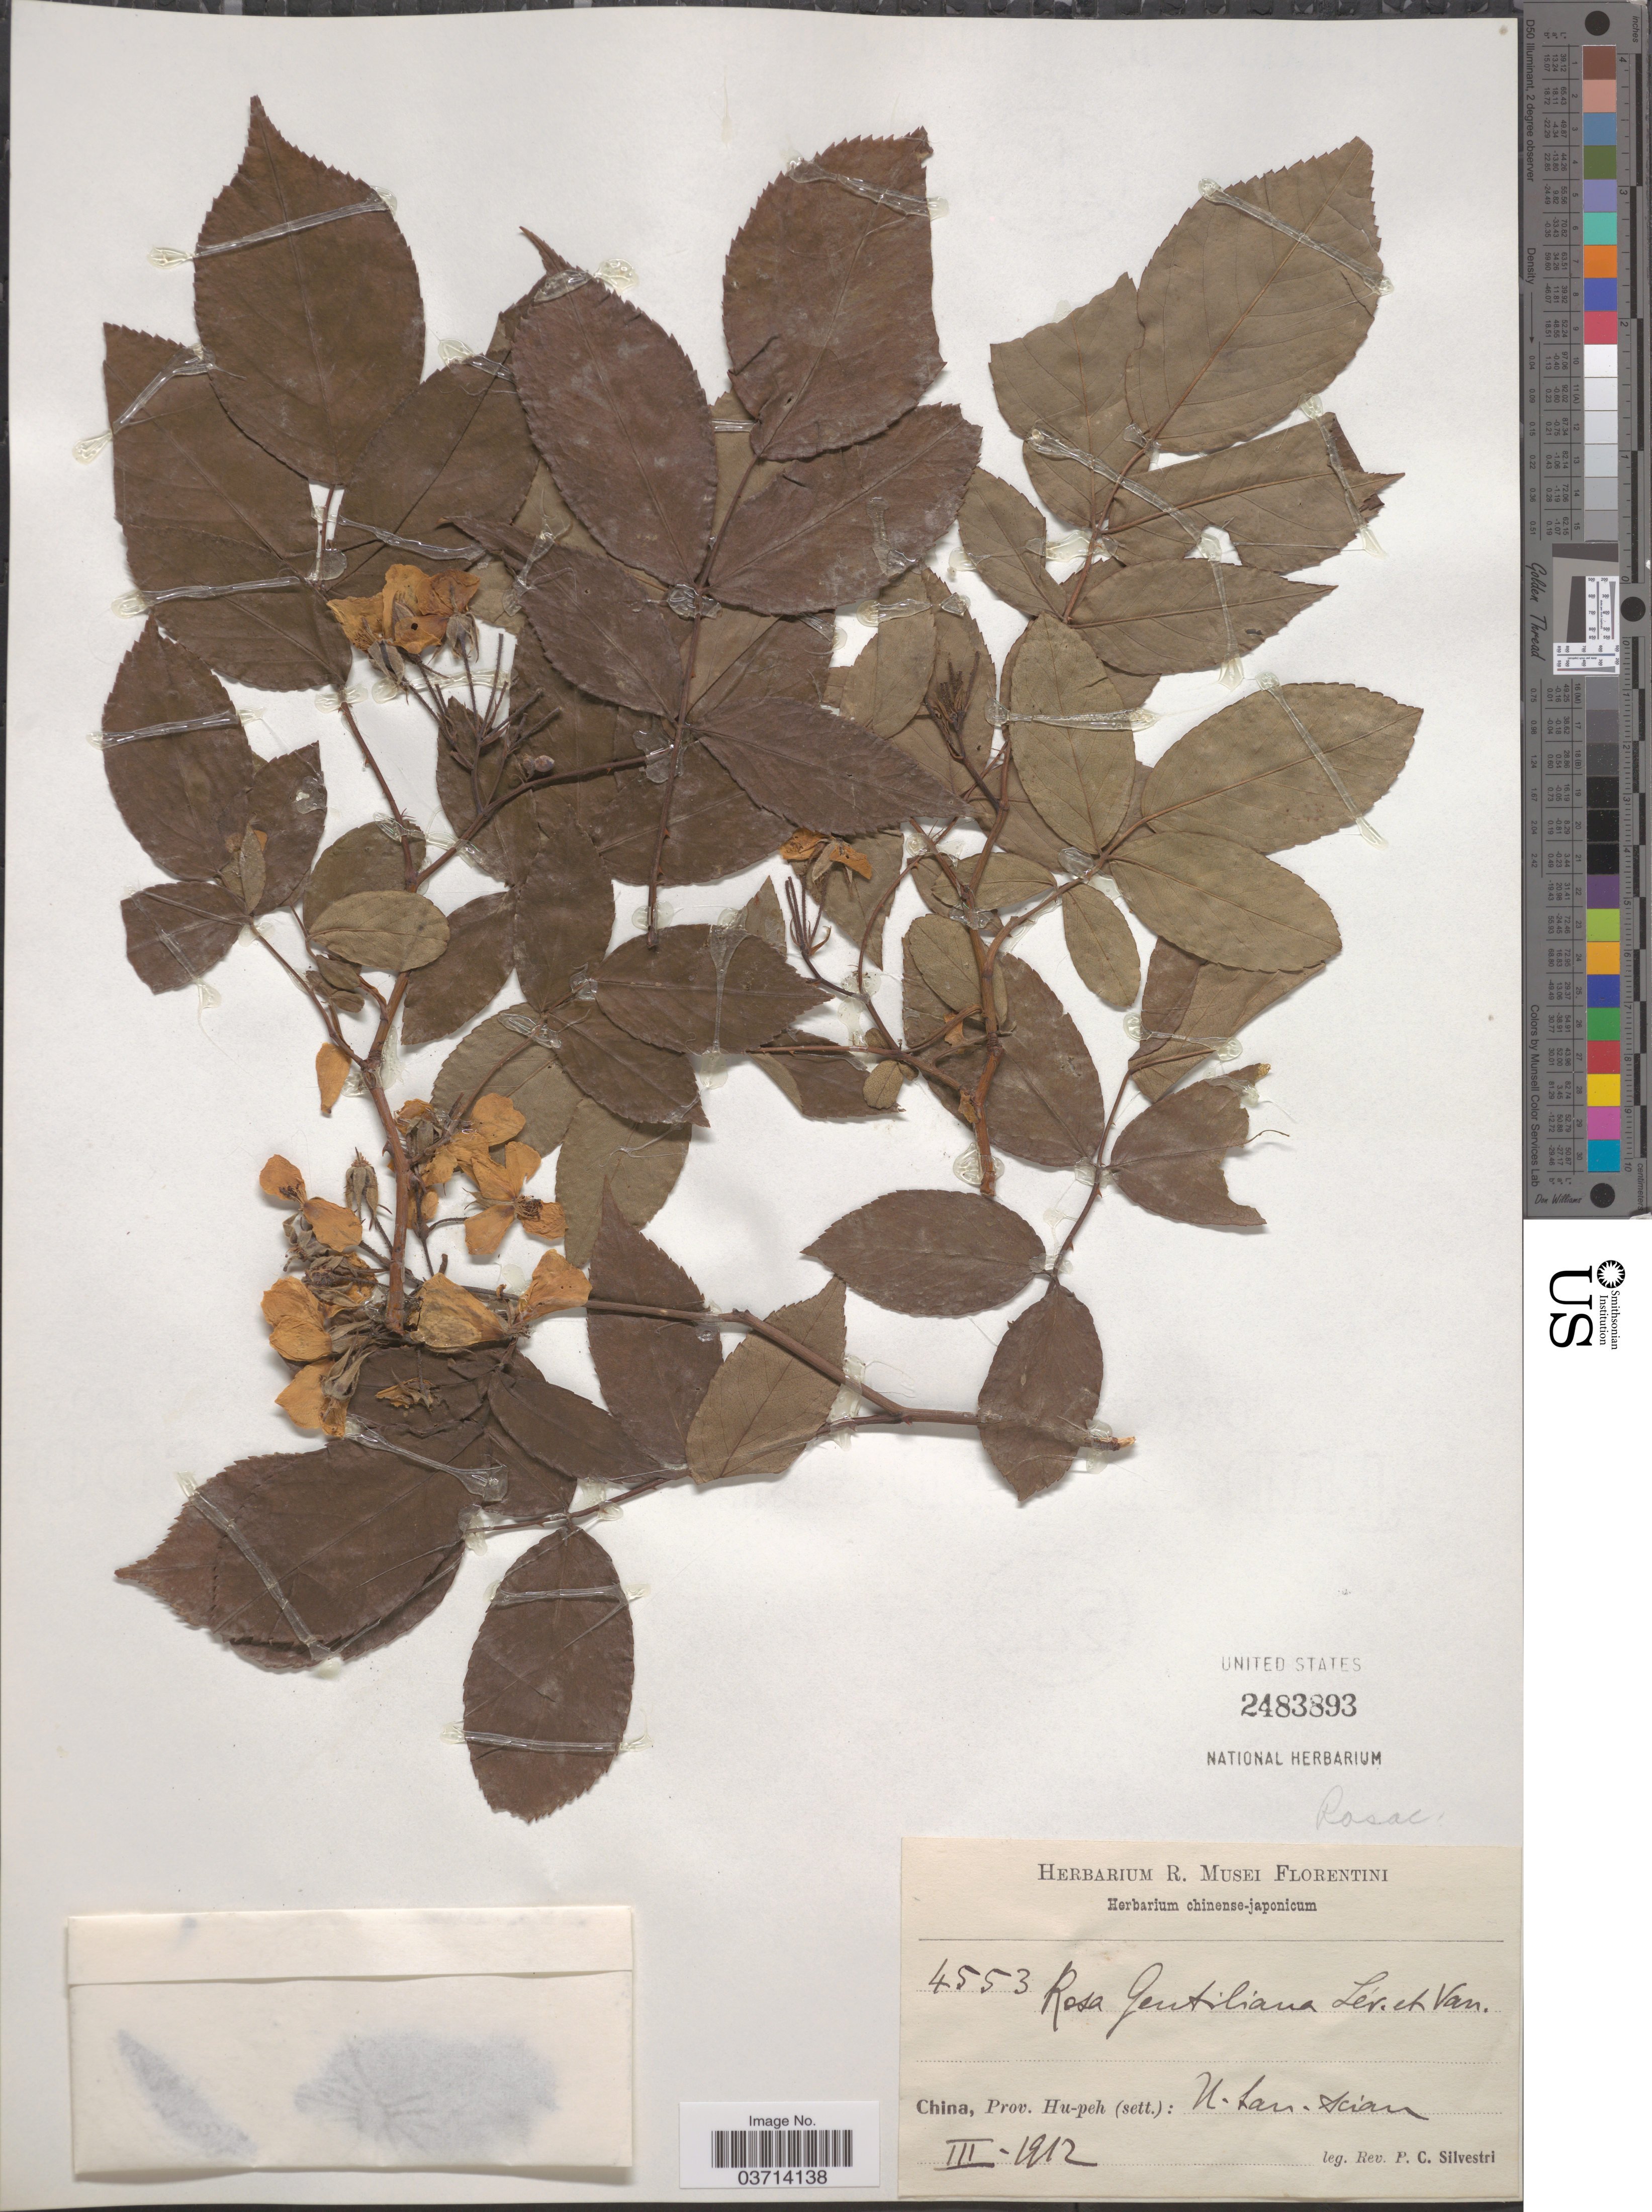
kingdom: Plantae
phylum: Tracheophyta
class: Magnoliopsida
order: Rosales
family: Rosaceae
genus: Rosa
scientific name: Rosa gentiliana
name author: H. Lév. & Vaniot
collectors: P. Silvestri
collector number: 4553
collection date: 1912-03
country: China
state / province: Hubei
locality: Prov. Hu-peh (sett.): N-tan-scian.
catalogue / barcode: US 2483893